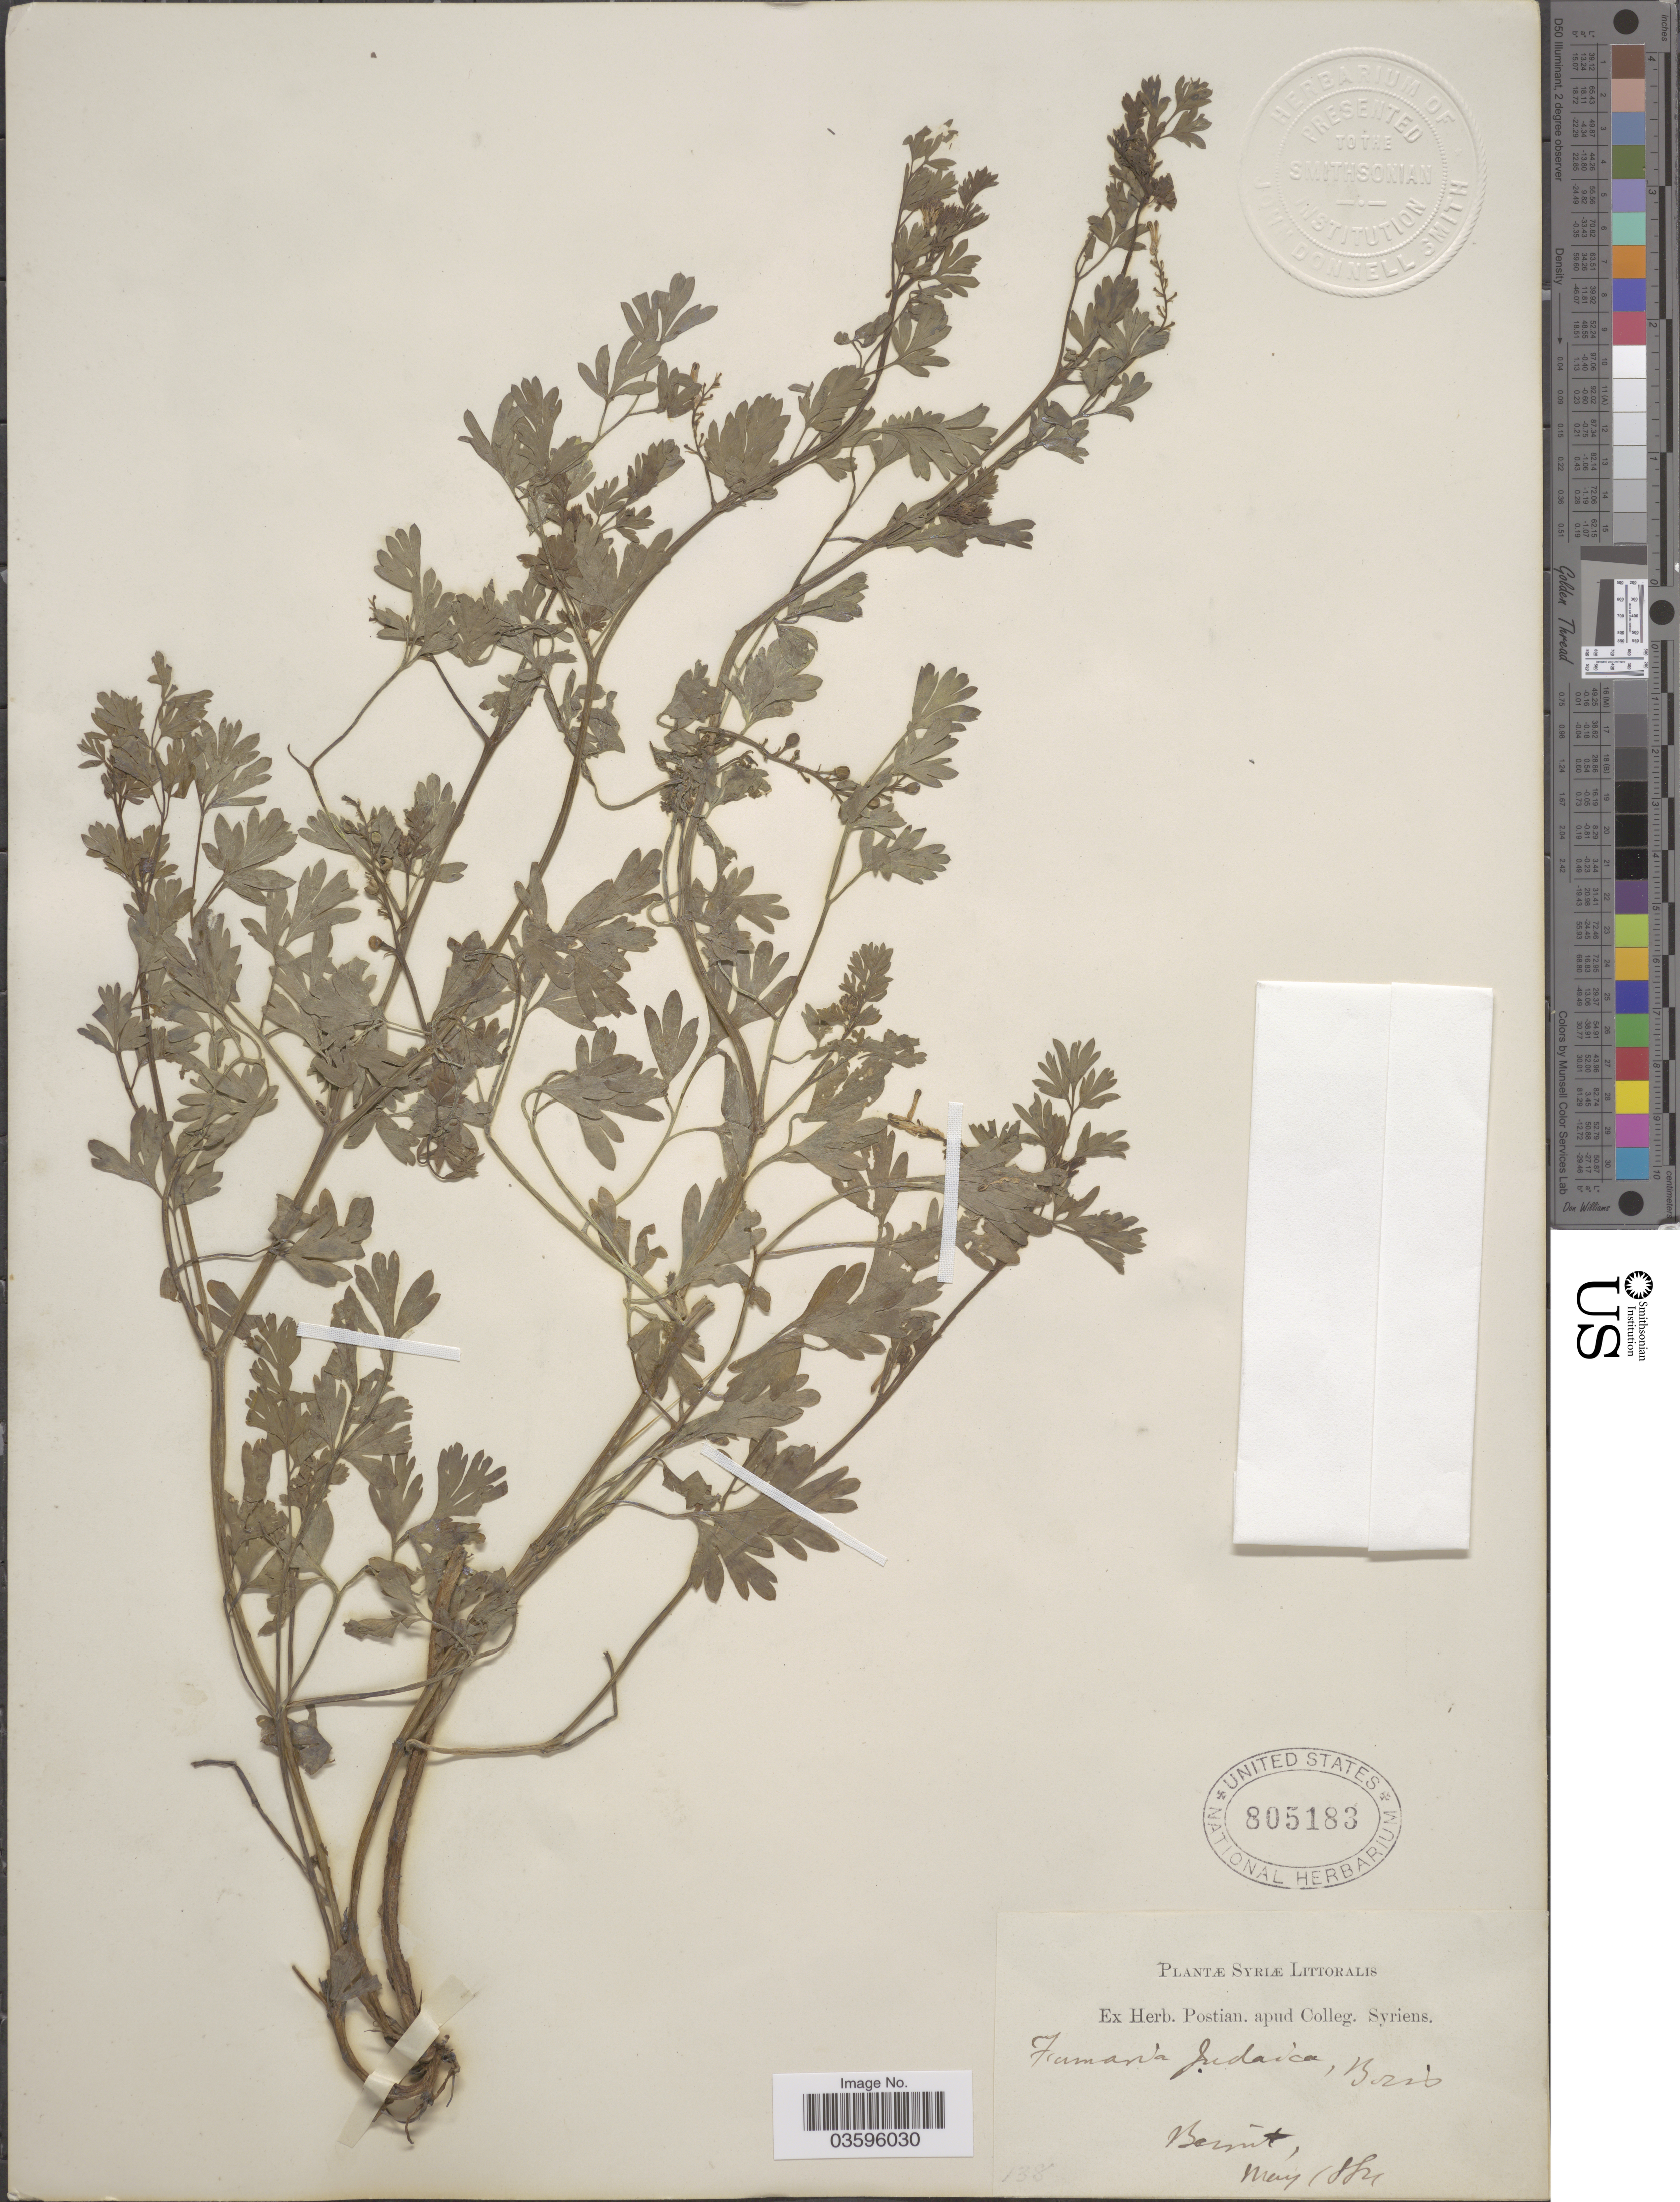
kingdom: Plantae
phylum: Tracheophyta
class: Magnoliopsida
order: Ranunculales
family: Papaveraceae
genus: Fumaria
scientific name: Fumaria judaica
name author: Boiss.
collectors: ex herb. Postian. apud Colleg. Syriens. Protest. USE "Fannie P. A. Shepard" (10308853) AS PRIMARY COLLECTOR INSTEAD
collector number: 138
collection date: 1884-05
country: Lebanon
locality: Syriœ Littoralis. Beirut.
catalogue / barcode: US 805183